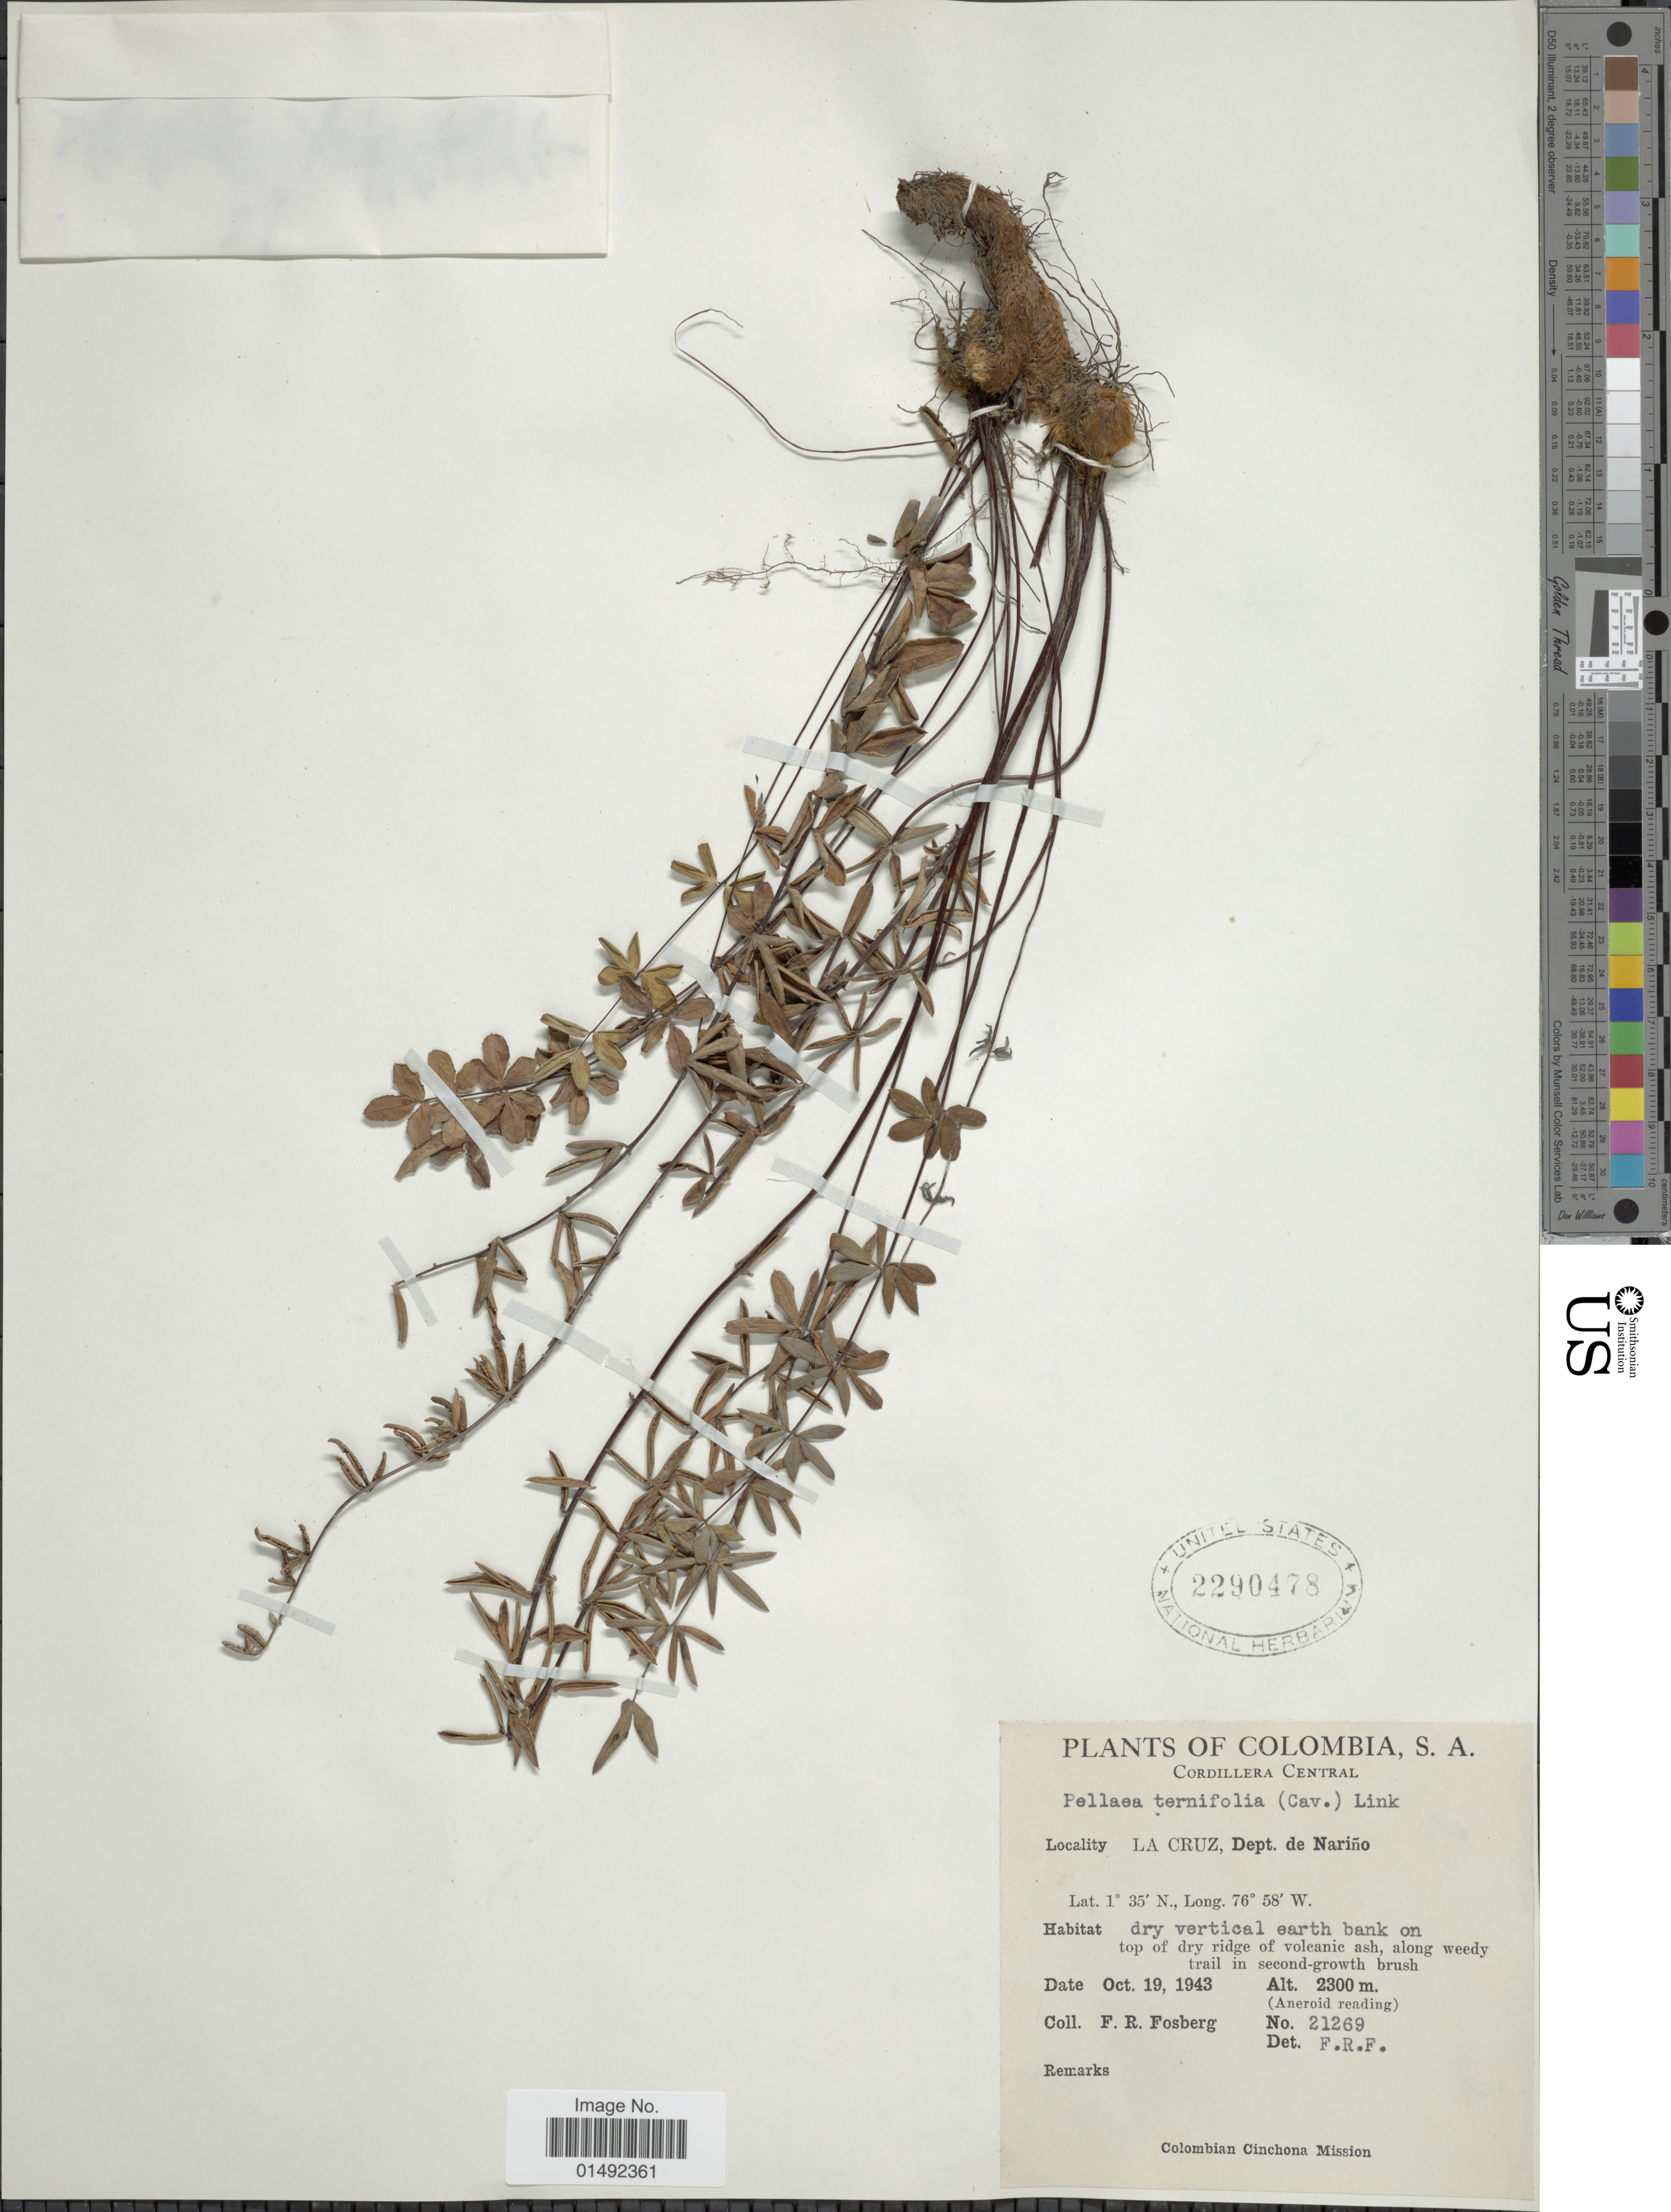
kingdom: Plantae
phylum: Tracheophyta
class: Polypodiopsida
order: Polypodiales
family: Pteridaceae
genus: Pellaea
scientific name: Pellaea ternifolia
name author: (Cav.) Link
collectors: F. R. Fosberg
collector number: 21269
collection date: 1943-10-19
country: Colombia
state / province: Nariño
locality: Cordillera Central, La Cruz, Dept. de Nariño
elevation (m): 2300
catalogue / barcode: US 2290478